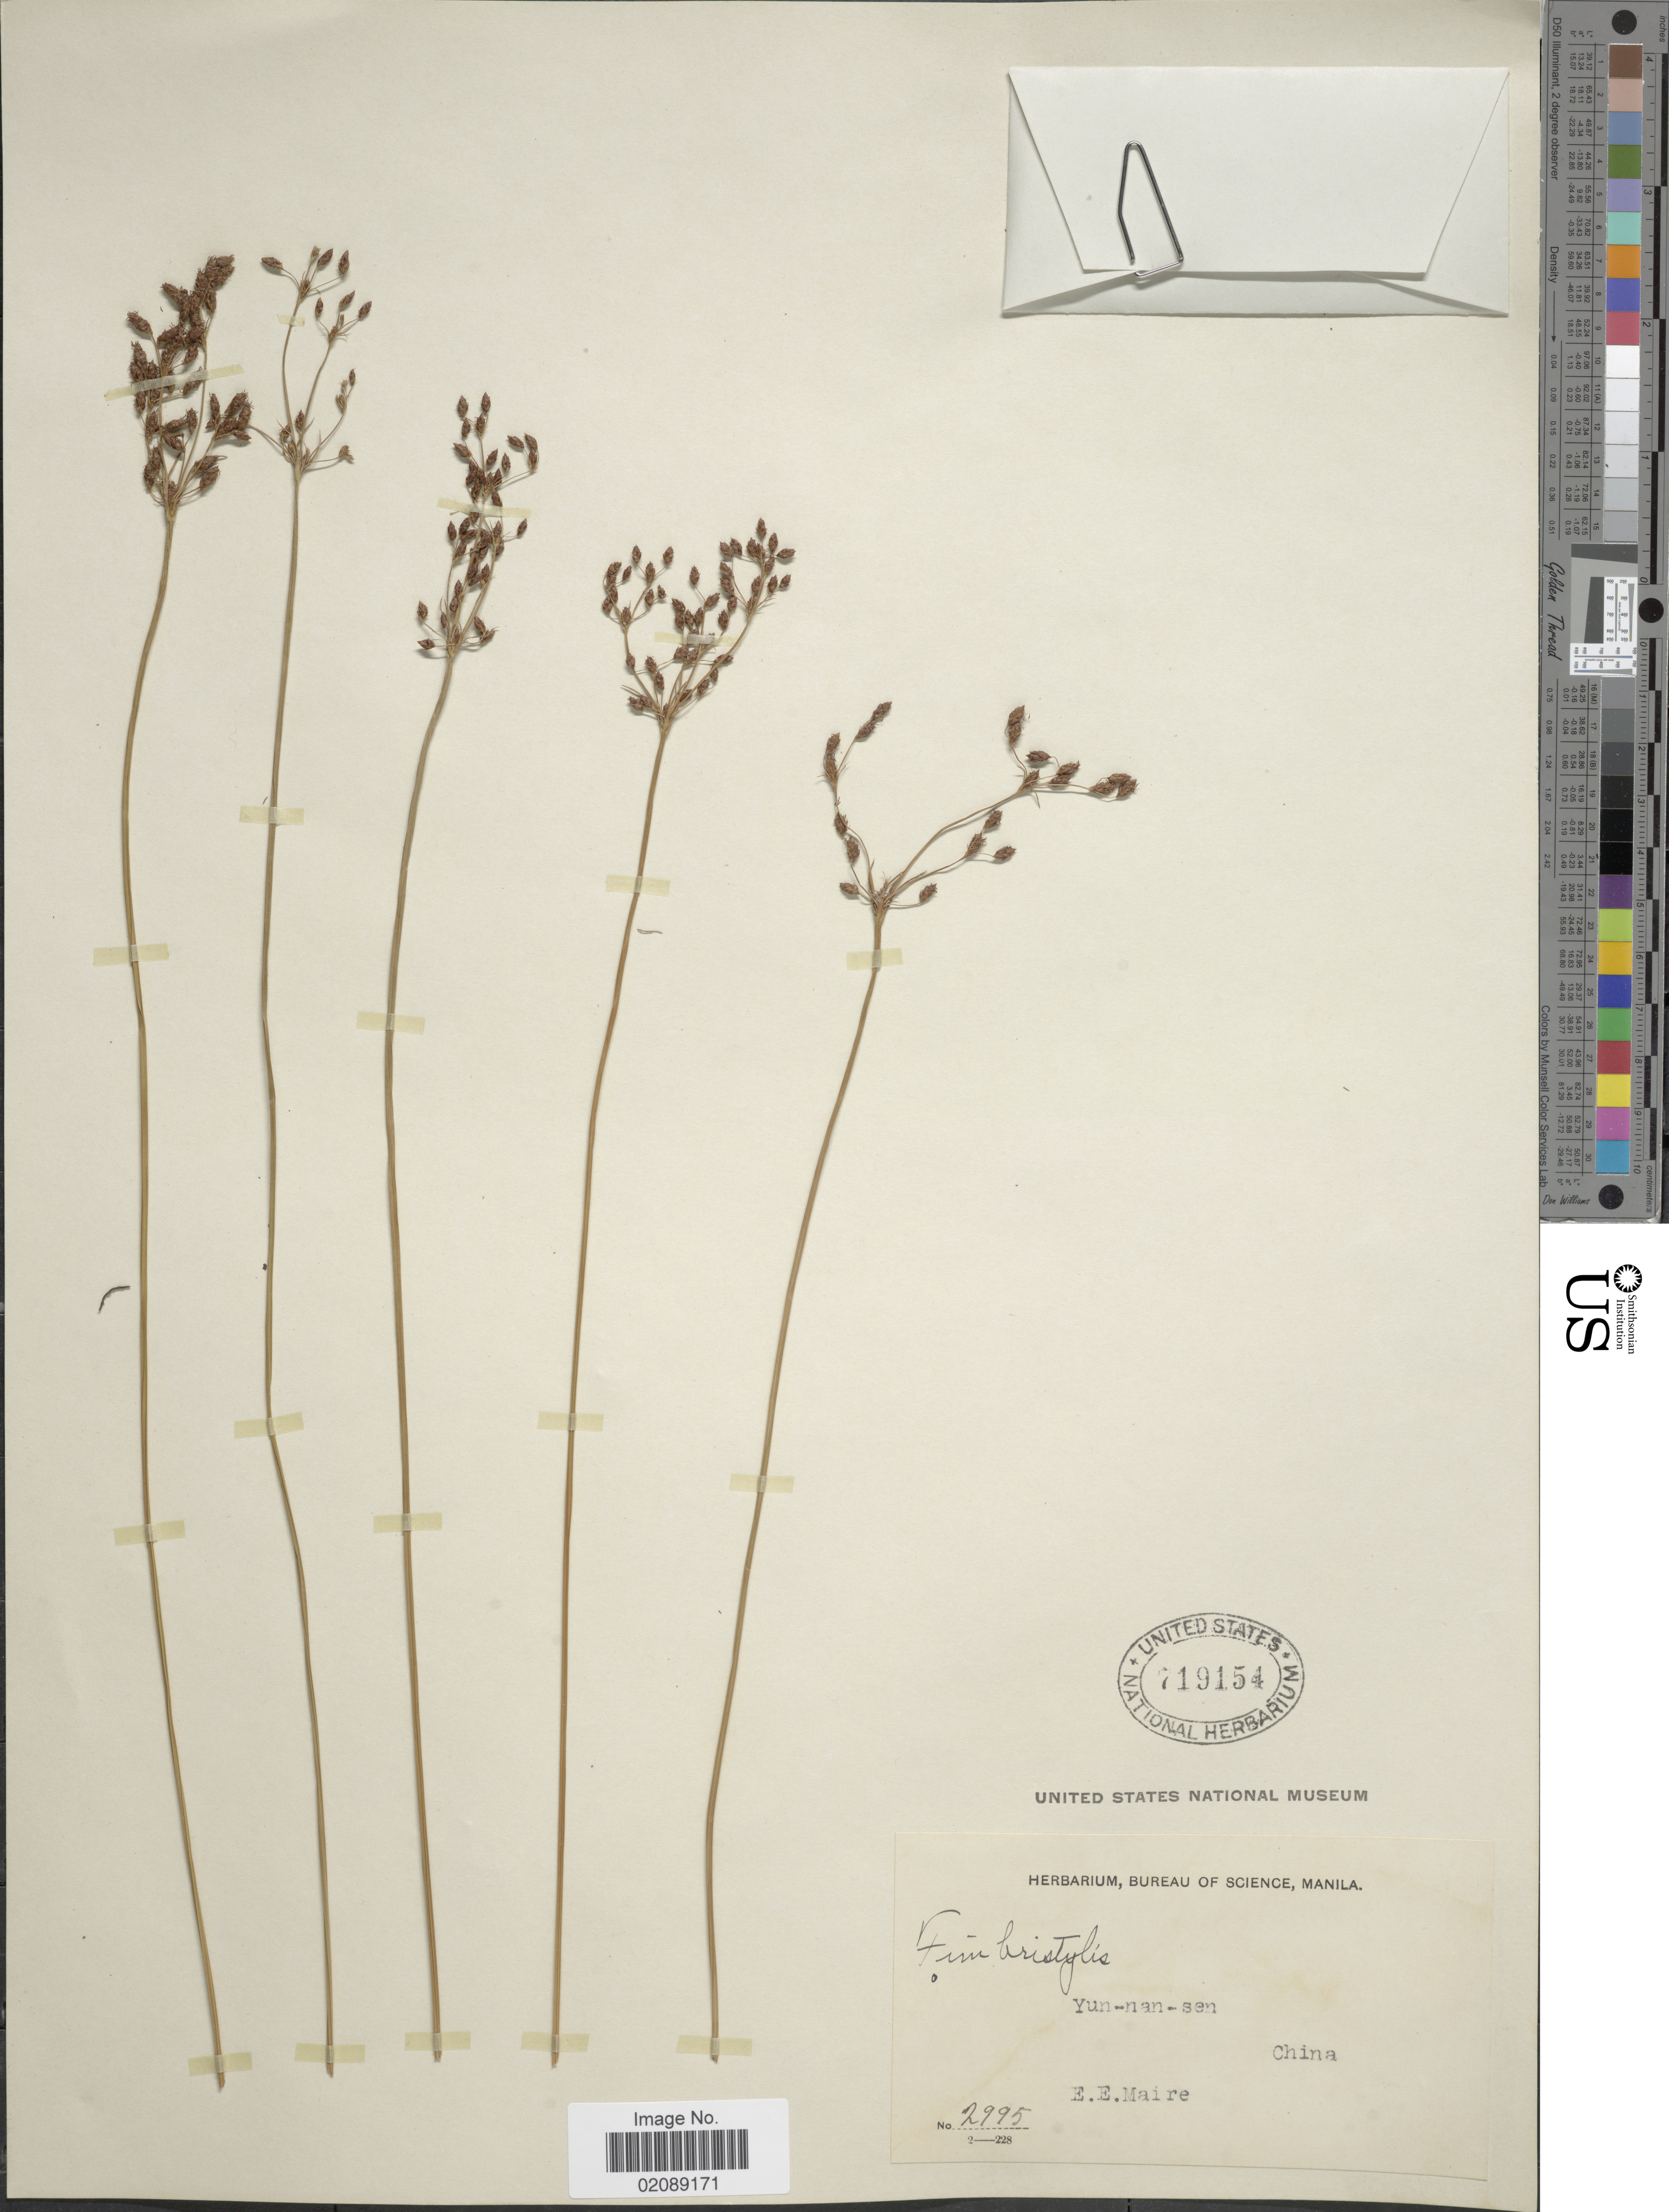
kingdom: Plantae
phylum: Tracheophyta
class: Liliopsida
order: Poales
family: Cyperaceae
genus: Fimbristylis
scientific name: Fimbristylis ferruginea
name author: (L.) Vahl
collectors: E. E. Maire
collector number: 2995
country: China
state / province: Yunnan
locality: Yun-nan-sen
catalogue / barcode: US 719154